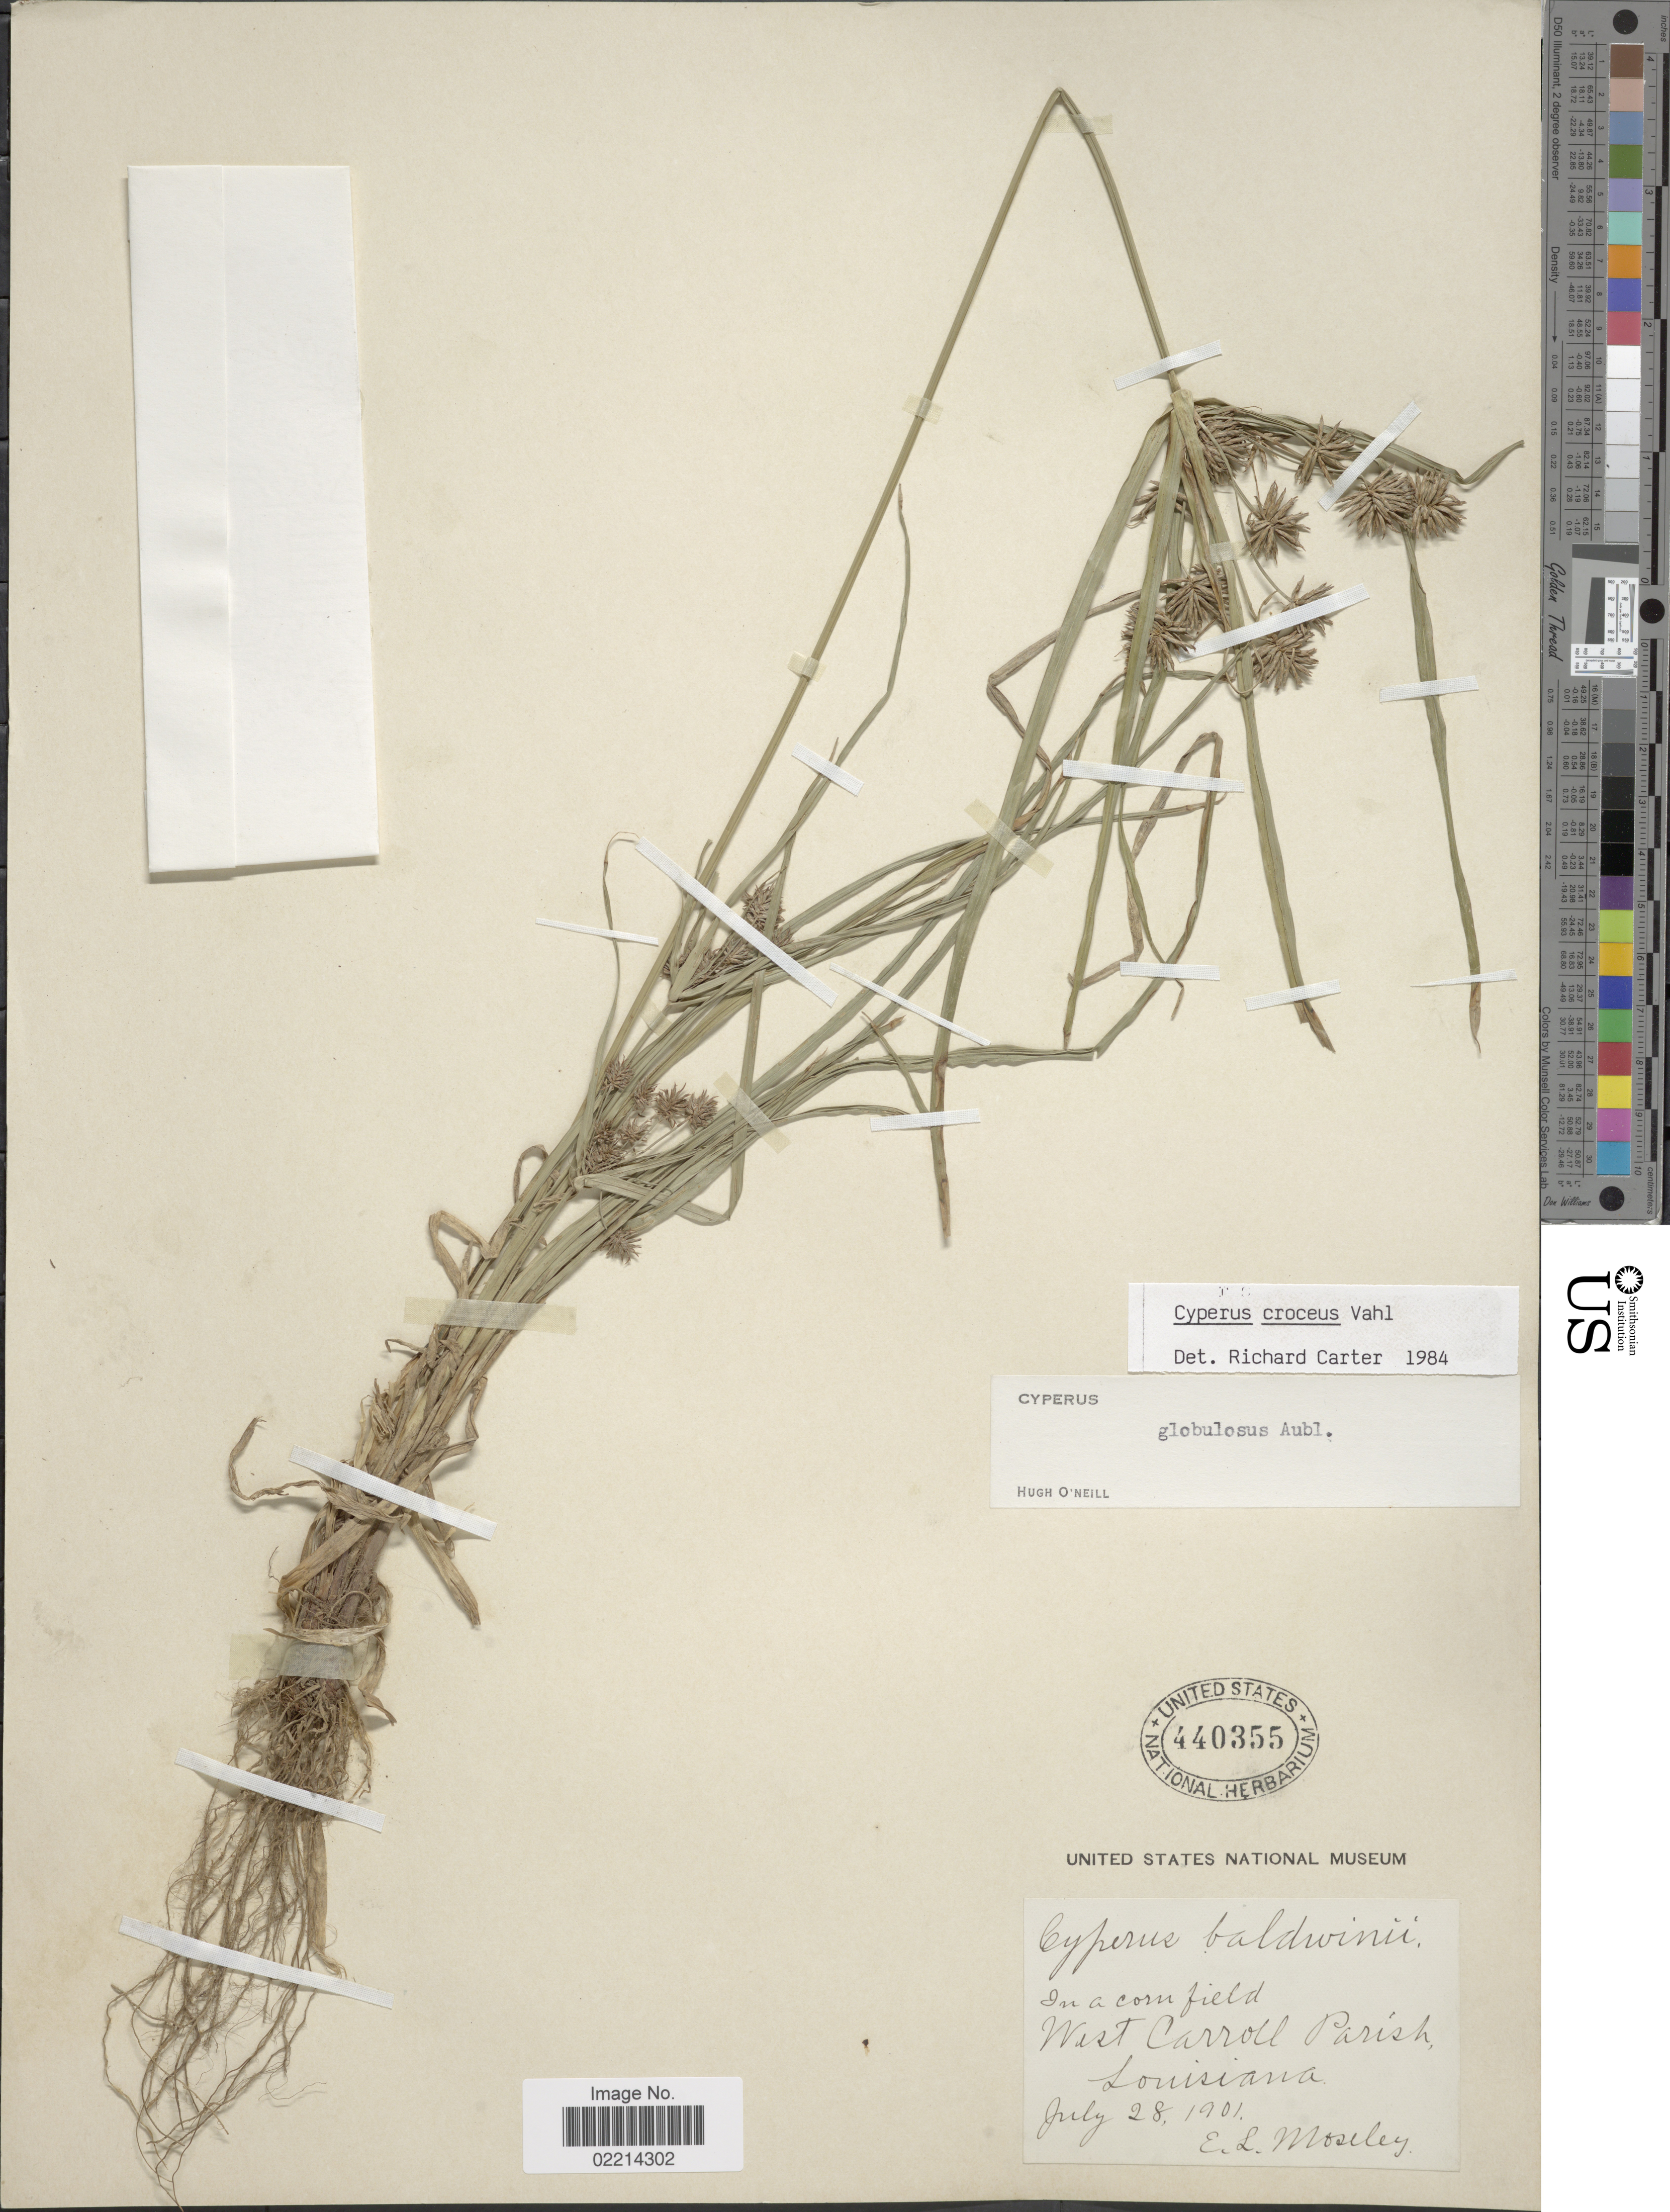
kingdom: Plantae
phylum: Tracheophyta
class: Liliopsida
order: Poales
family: Cyperaceae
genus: Cyperus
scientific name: Cyperus croceus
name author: Vahl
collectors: E. Moseley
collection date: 1901-07-28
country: United States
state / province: Louisiana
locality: In a corn field, West Carroll Parish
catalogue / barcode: US 440355